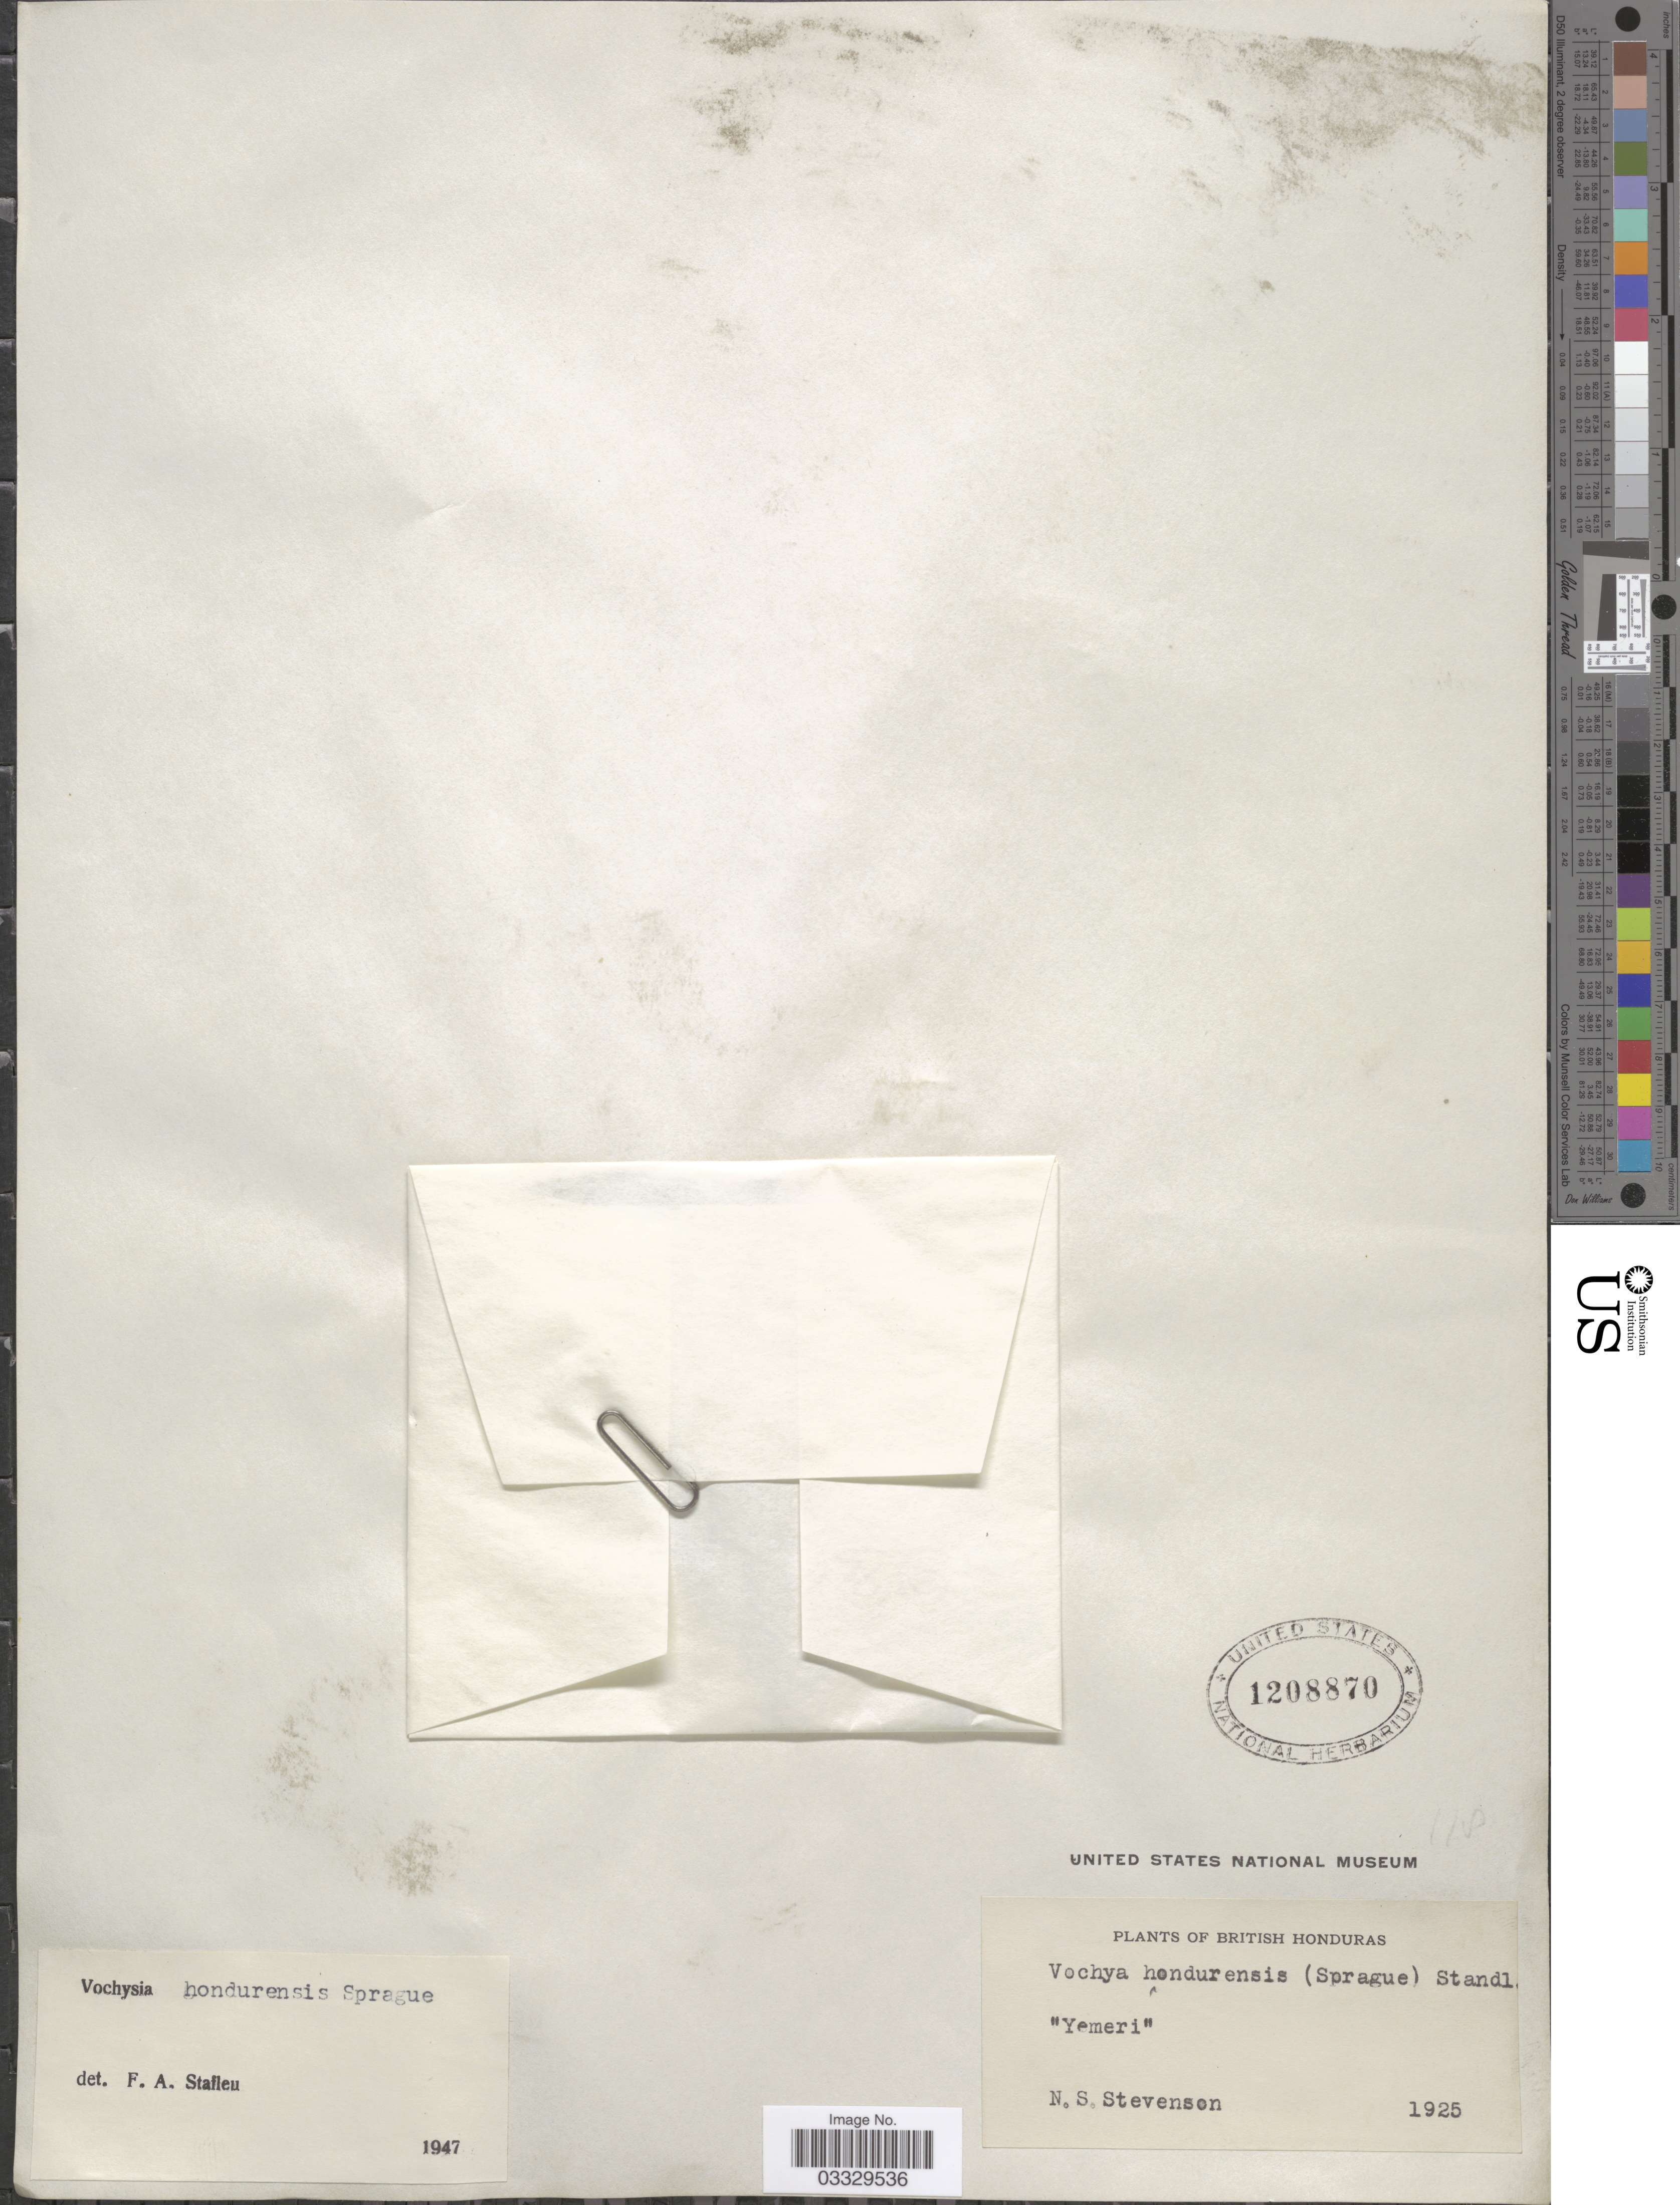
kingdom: Plantae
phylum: Tracheophyta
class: Magnoliopsida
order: Myrtales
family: Vochysiaceae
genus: Vochysia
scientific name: Vochysia hondurensis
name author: Sprague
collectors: N. Stevenson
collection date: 1925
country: Belize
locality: British Honduras.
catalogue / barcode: US 1208870